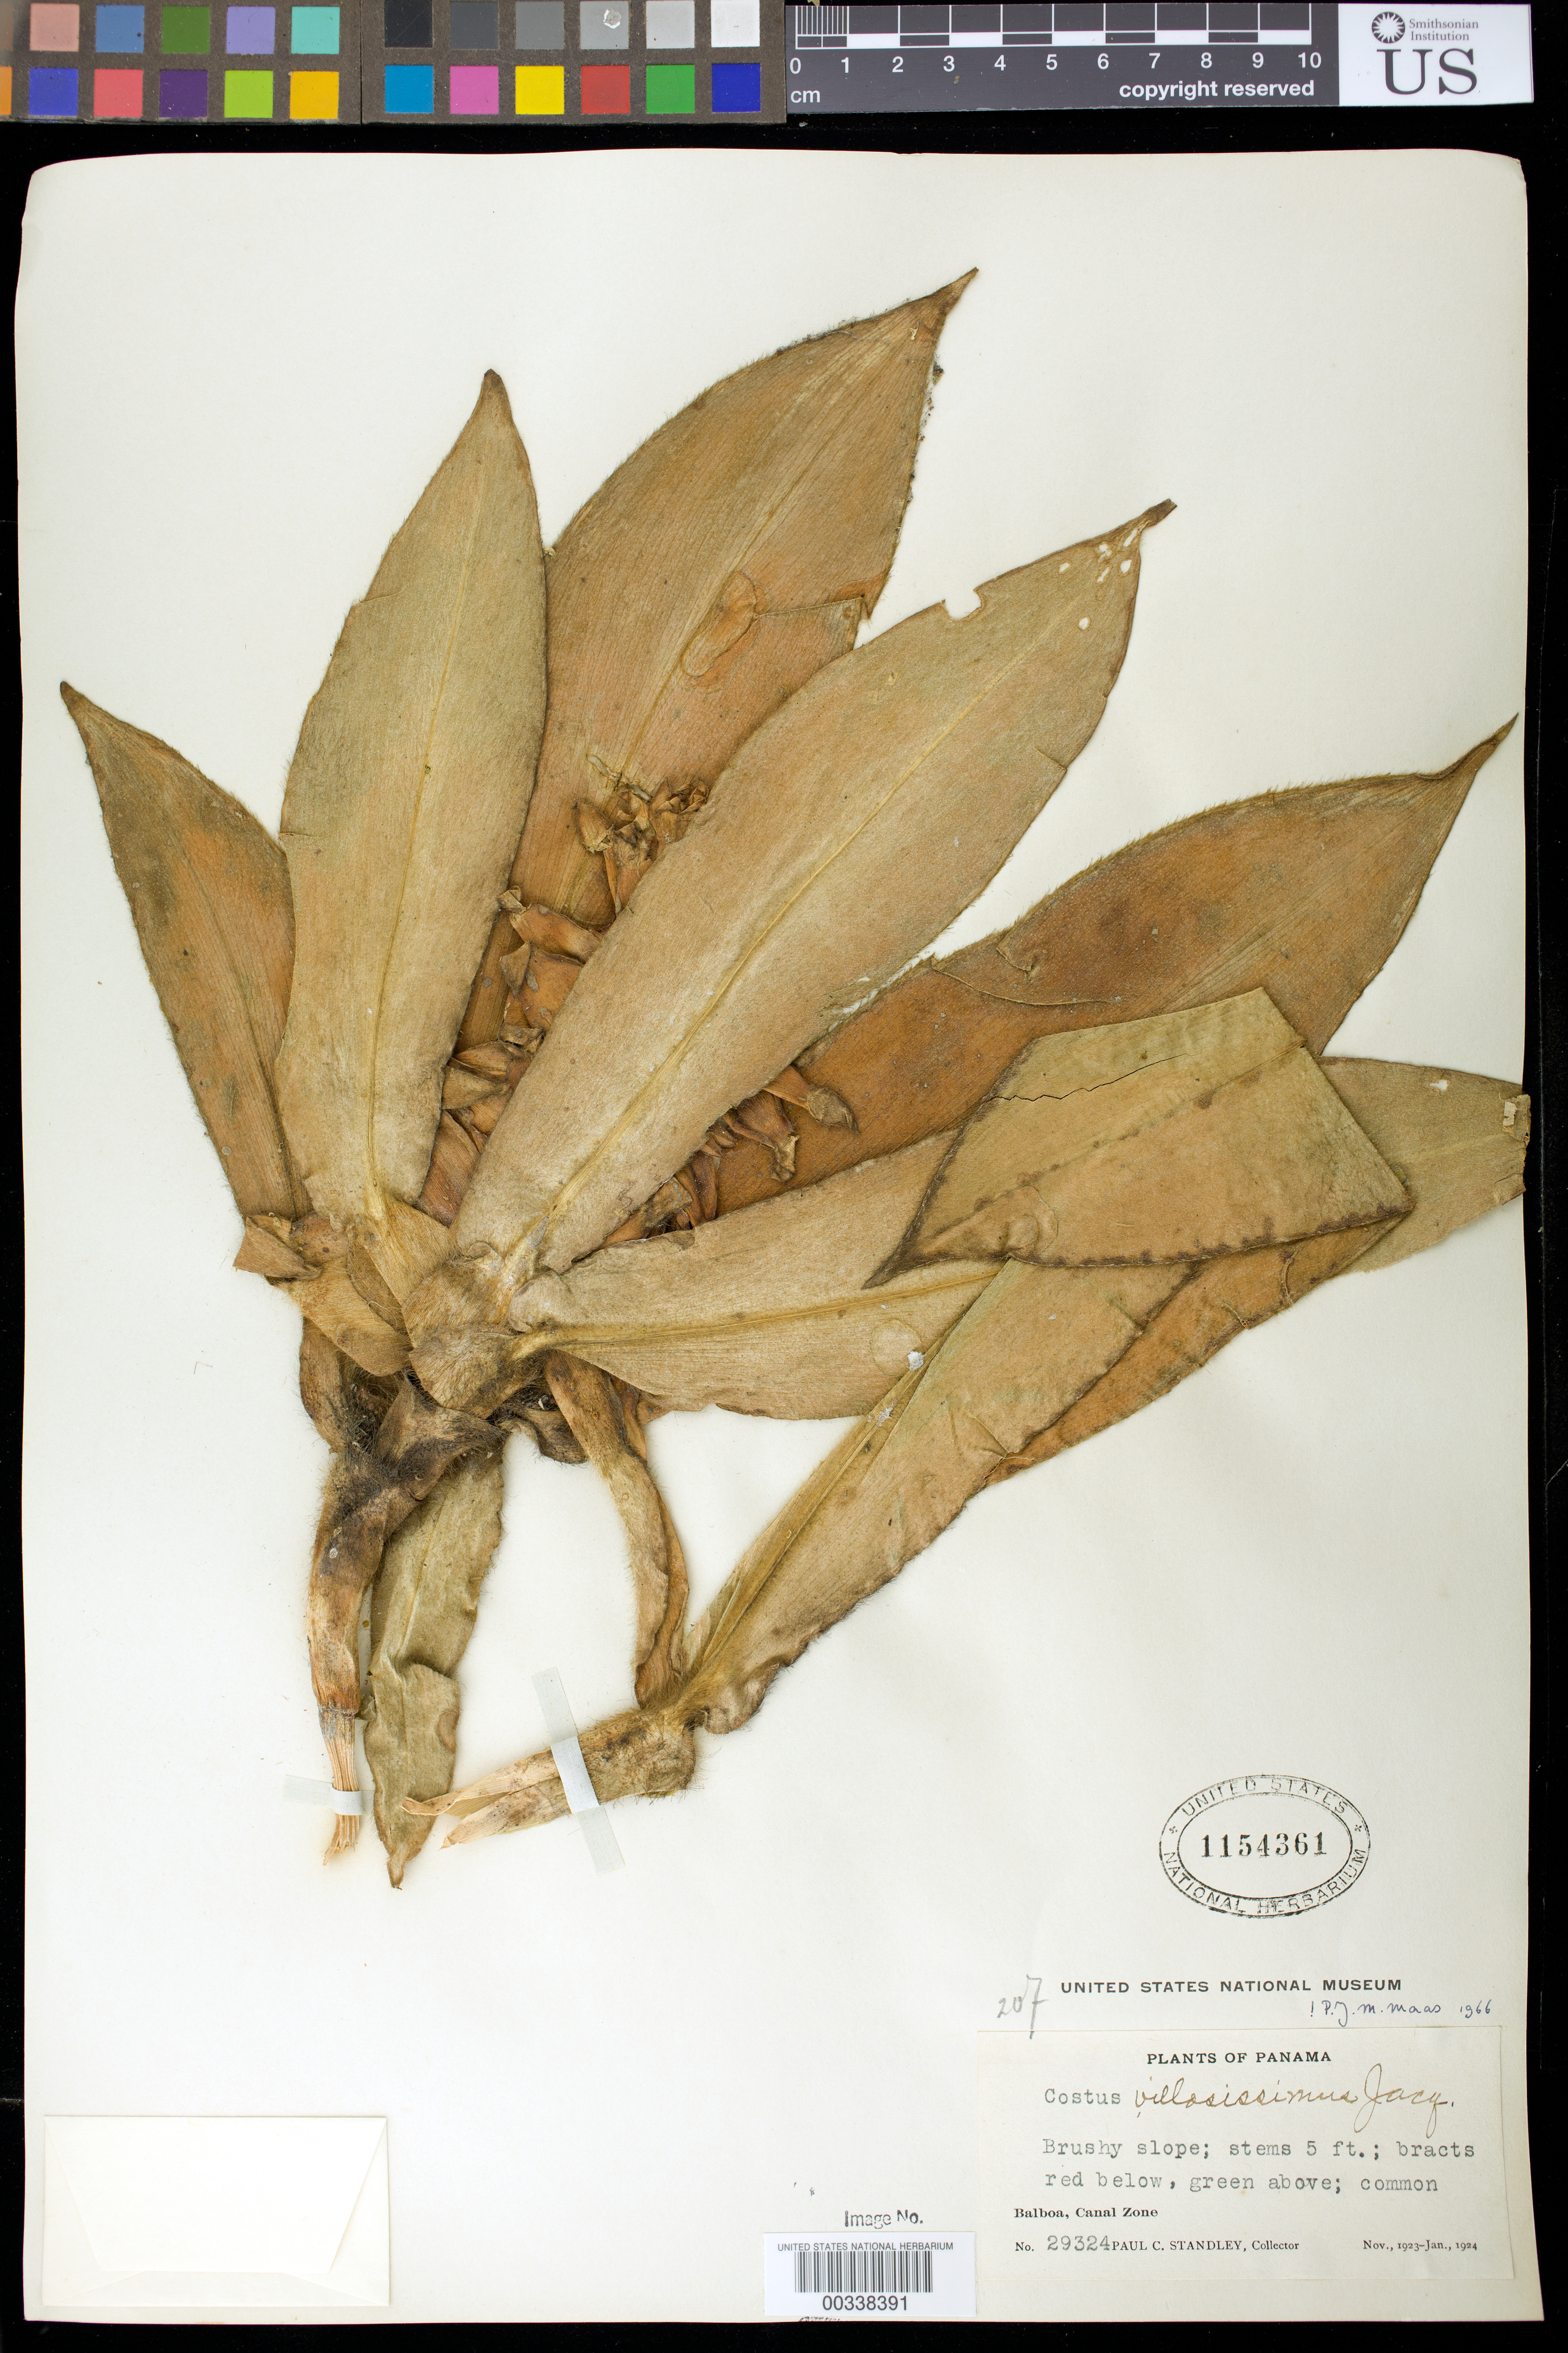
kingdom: Plantae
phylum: Tracheophyta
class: Liliopsida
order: Zingiberales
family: Costaceae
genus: Costus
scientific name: Costus villosissimus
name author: Jacq.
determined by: Maas, Paul J. M.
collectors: P. C. Standley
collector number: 29324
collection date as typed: Nov 1923 to -- Jan 1924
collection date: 1923-11/1924-01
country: Panama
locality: Balboa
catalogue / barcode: US 1154361